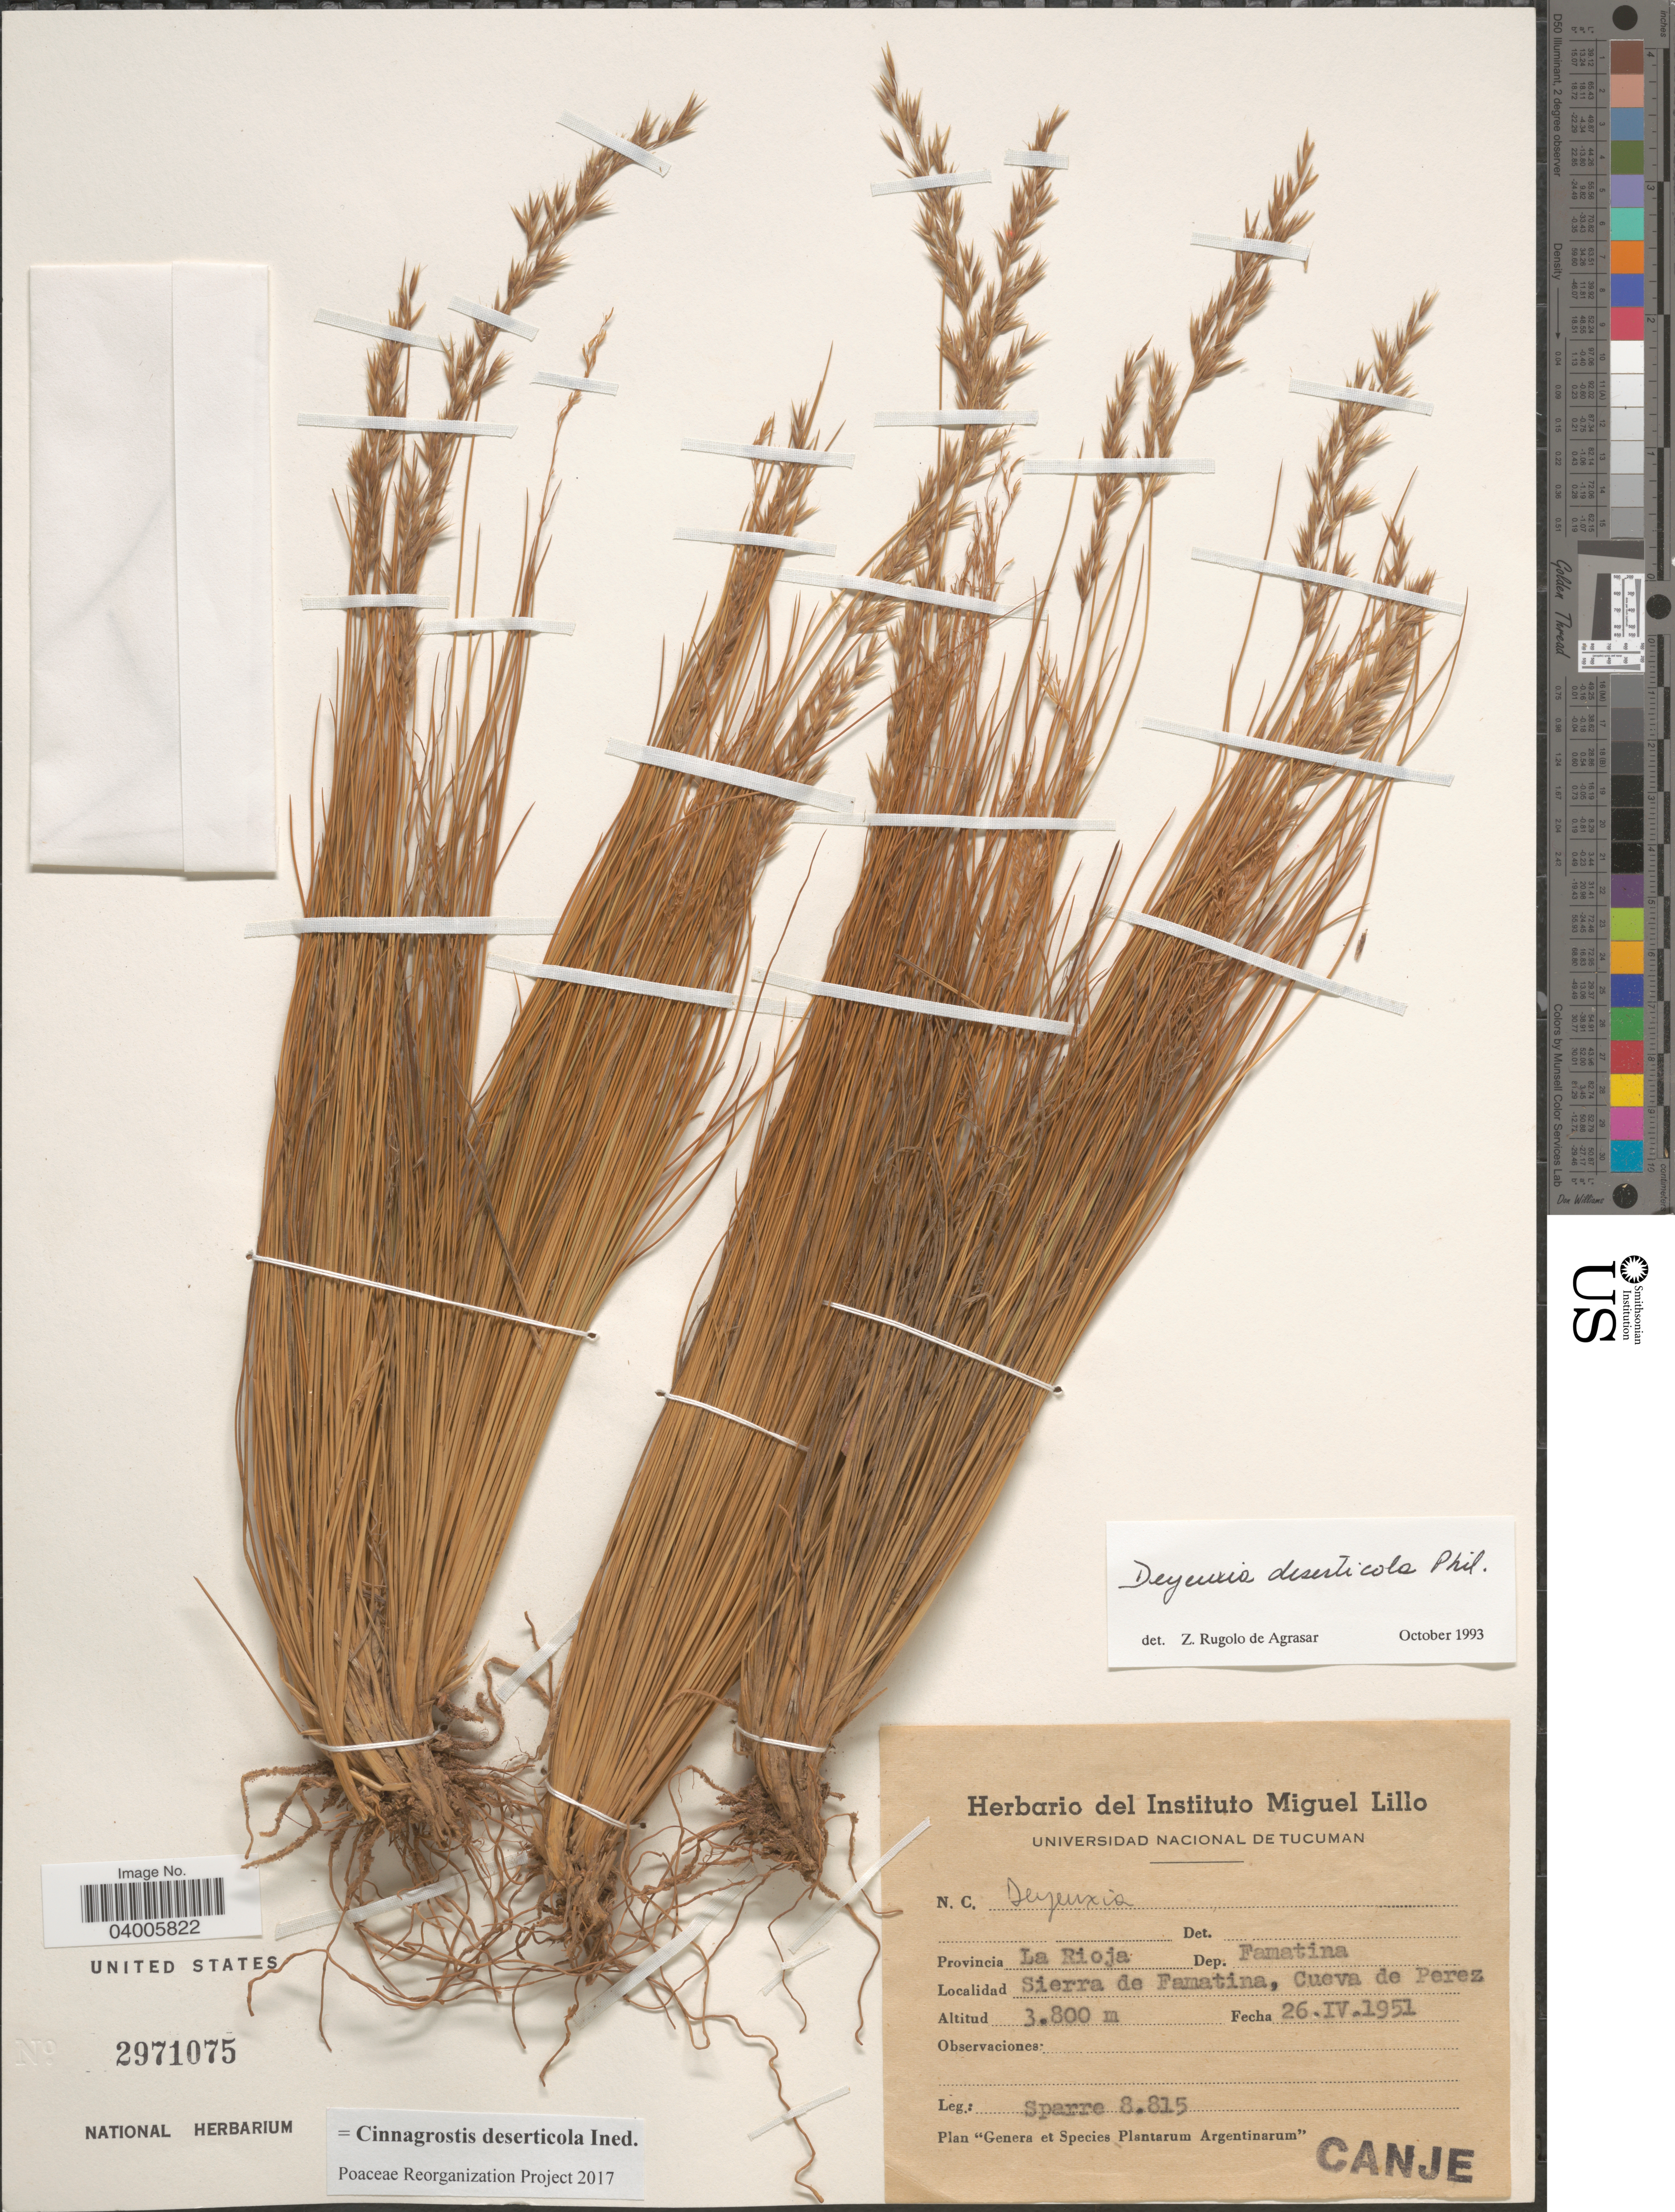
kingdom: Plantae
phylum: Tracheophyta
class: Liliopsida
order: Poales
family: Poaceae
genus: Cinnagrostis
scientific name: Cinnagrostis deserticola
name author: (Phil.) P.M. Peterson et al.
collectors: Sparre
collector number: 8815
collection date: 1951-04-26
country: Argentina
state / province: La Rioja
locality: Dep. Famatina. Sierra de Famatina, Cueva de Perez.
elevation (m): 3800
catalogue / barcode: US 2971075